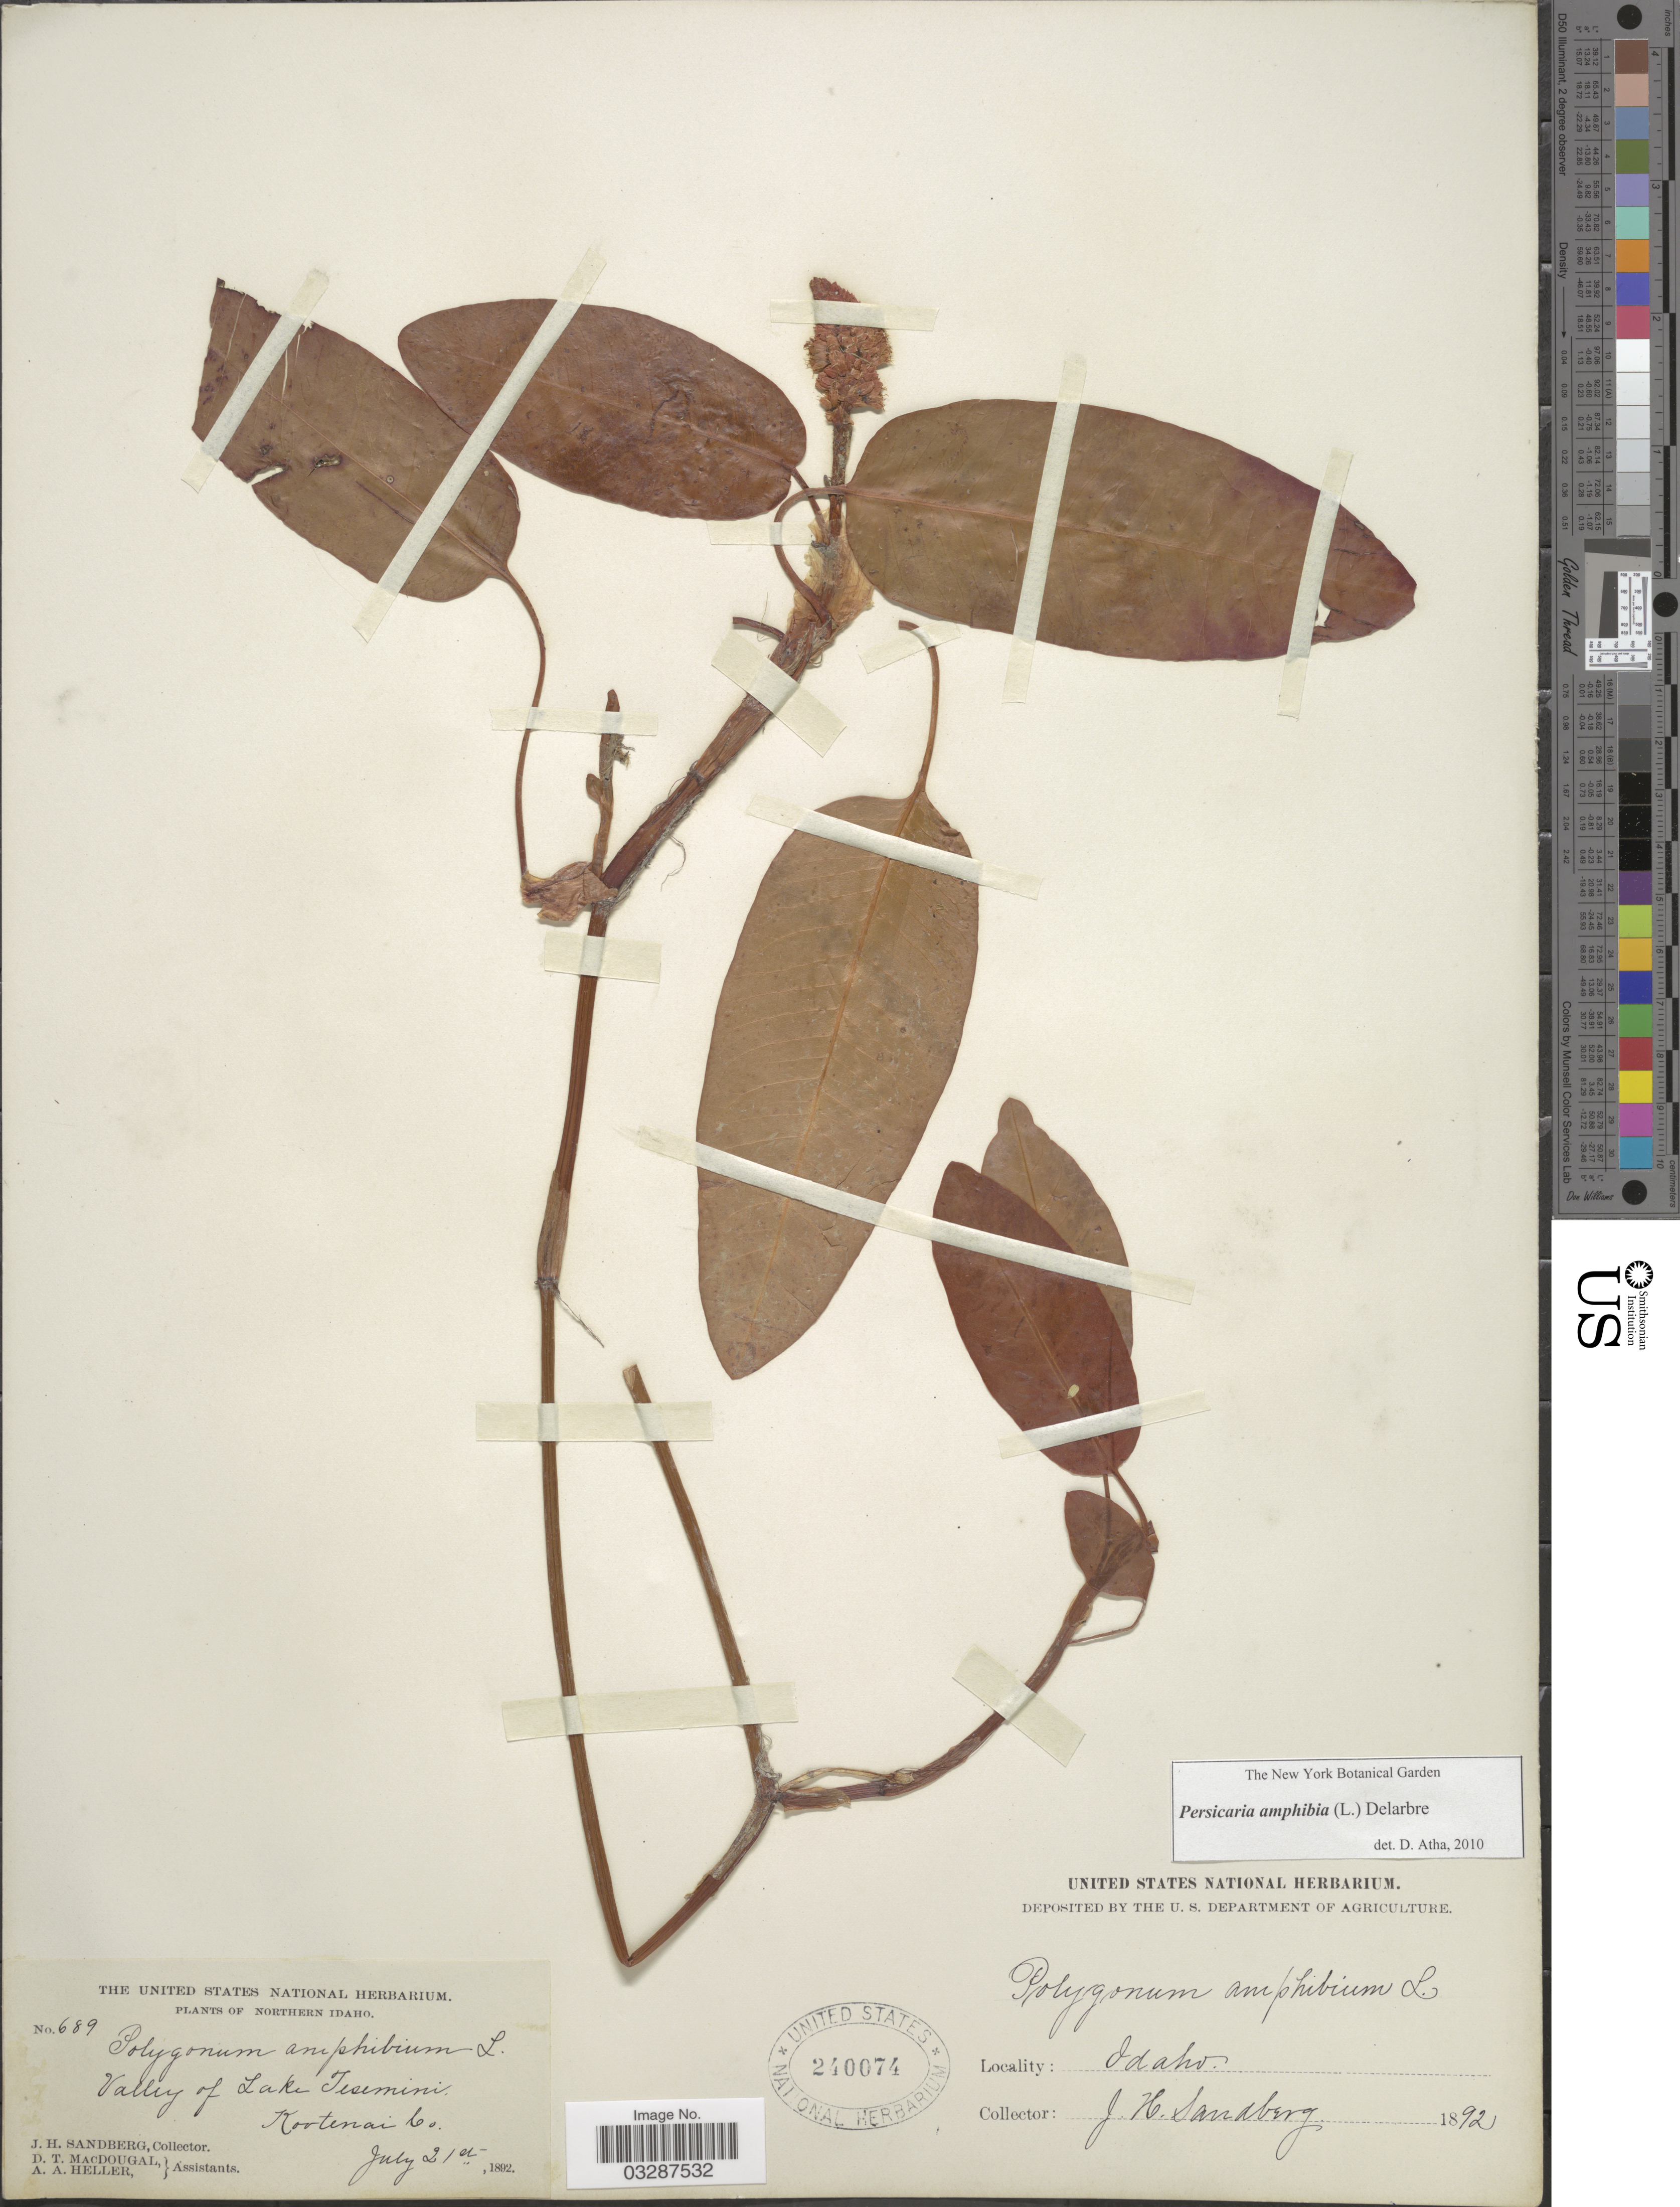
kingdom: Plantae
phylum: Tracheophyta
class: Magnoliopsida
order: Caryophyllales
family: Polygonaceae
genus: Persicaria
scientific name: Persicaria amphibia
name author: (L.) Delarbre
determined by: Atha, D. E.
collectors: J. H. Sandberg, D. T. MacDougal & A. A. Heller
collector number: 689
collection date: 1892-07-21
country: United States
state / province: Idaho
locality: Northern Idaho. Valley of Lake Tesemini, Kootenai Co.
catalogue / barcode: US 240074